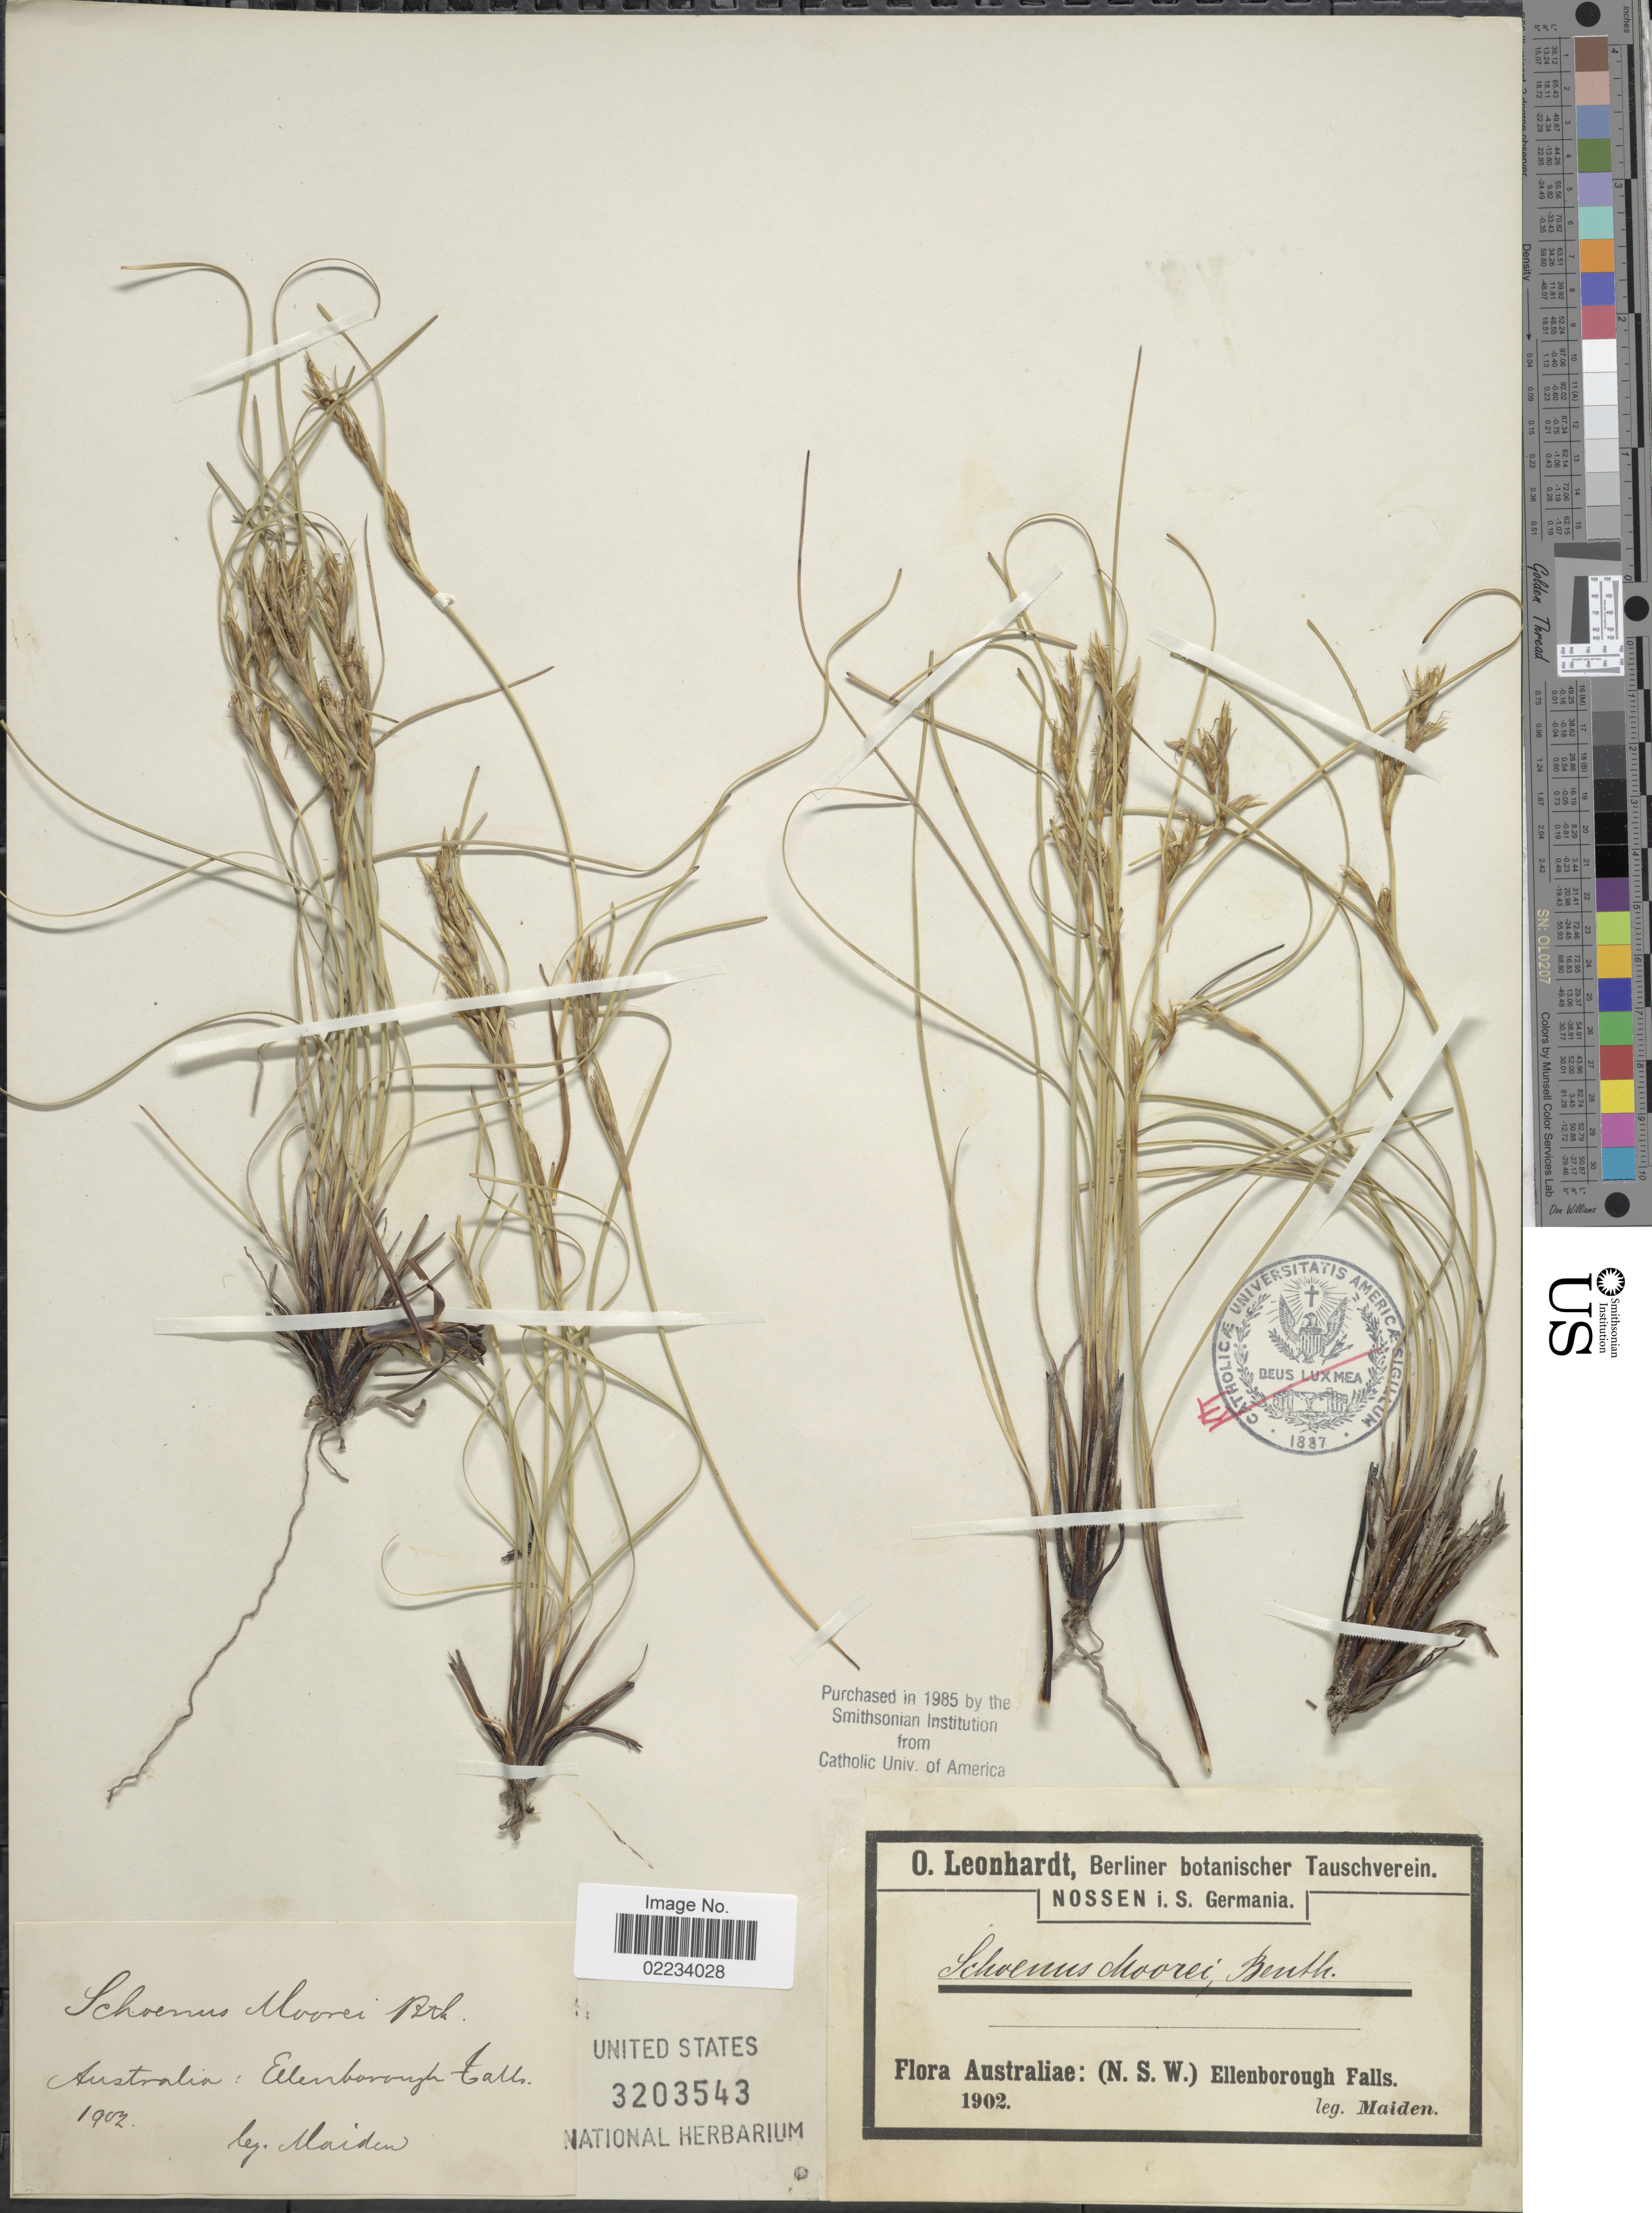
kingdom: Plantae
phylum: Tracheophyta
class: Liliopsida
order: Poales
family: Cyperaceae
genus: Schoenus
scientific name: Schoenus moorei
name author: Benth.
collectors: J. Maiden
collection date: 1902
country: Australia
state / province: New South Wales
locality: Ellenborough Falls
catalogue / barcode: US 3203543